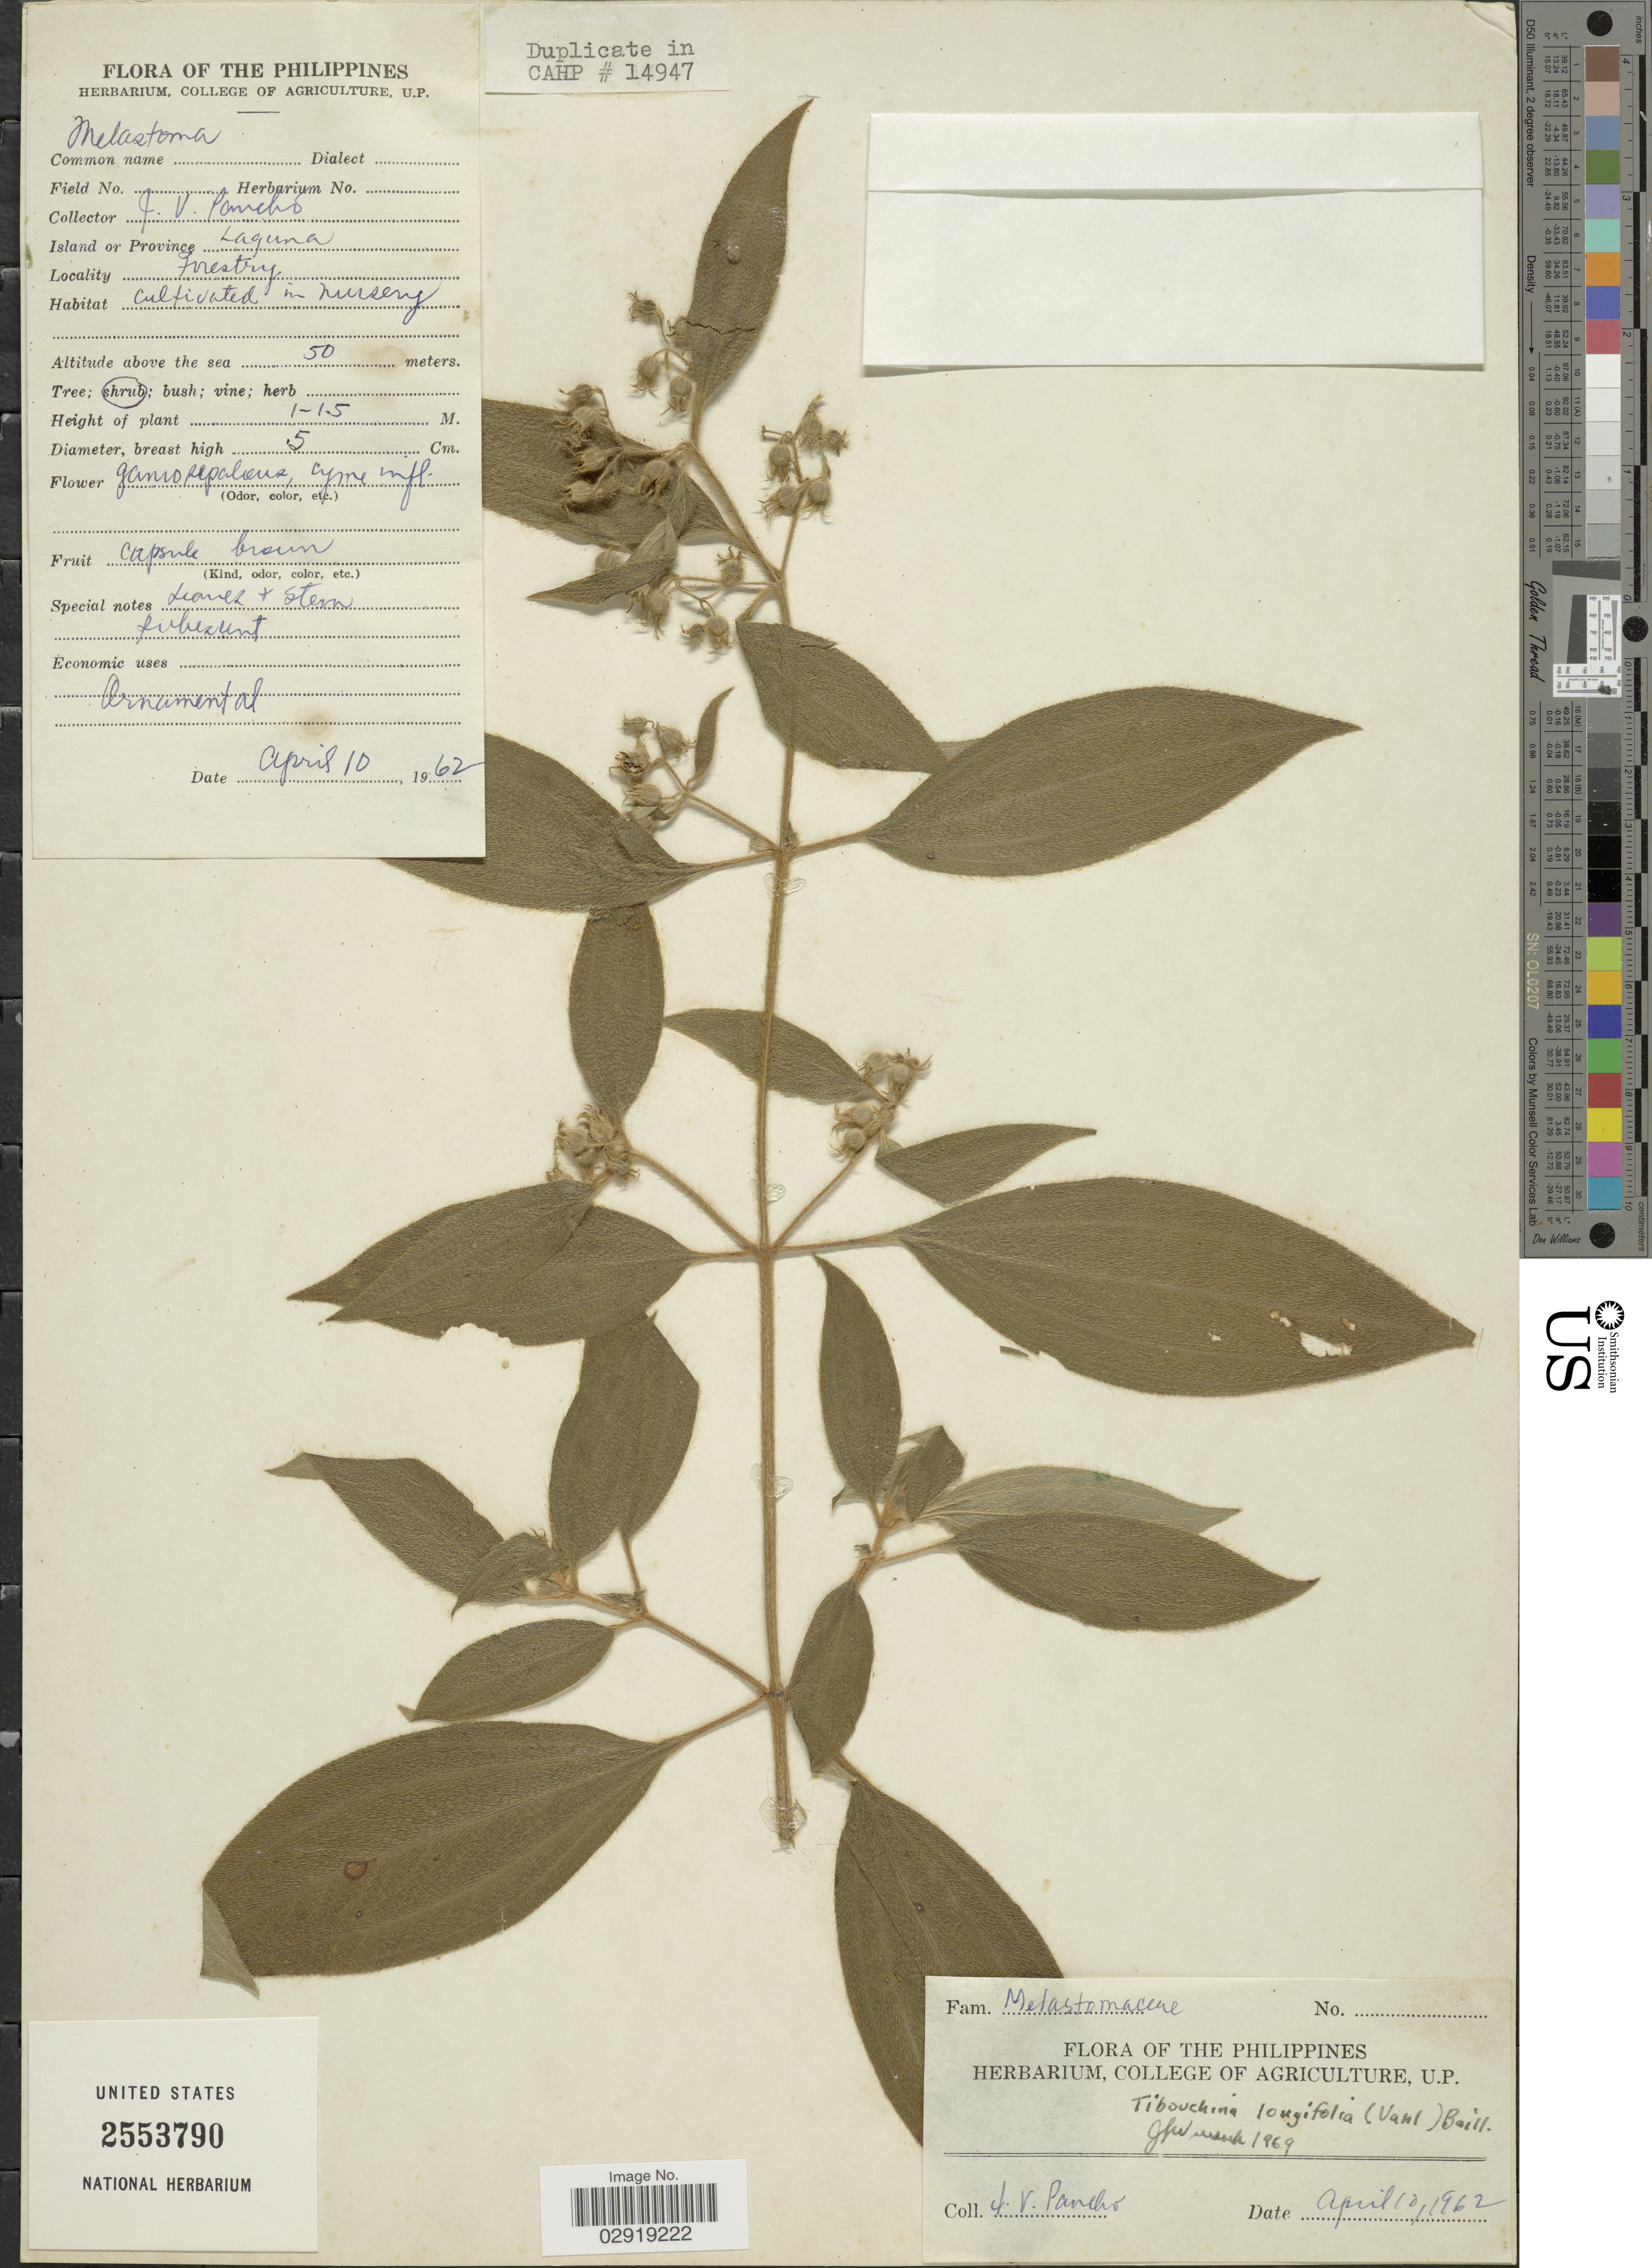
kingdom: Plantae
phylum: Tracheophyta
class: Magnoliopsida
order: Myrtales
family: Melastomataceae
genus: Chaetogastra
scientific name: Chaetogastra longifolia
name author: (Vahl) DC.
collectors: J. Pancho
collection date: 1962-04-10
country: Philippines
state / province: Calabarzon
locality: Province Laguna. Cultivated in nursery.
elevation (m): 50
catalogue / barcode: US 2553790